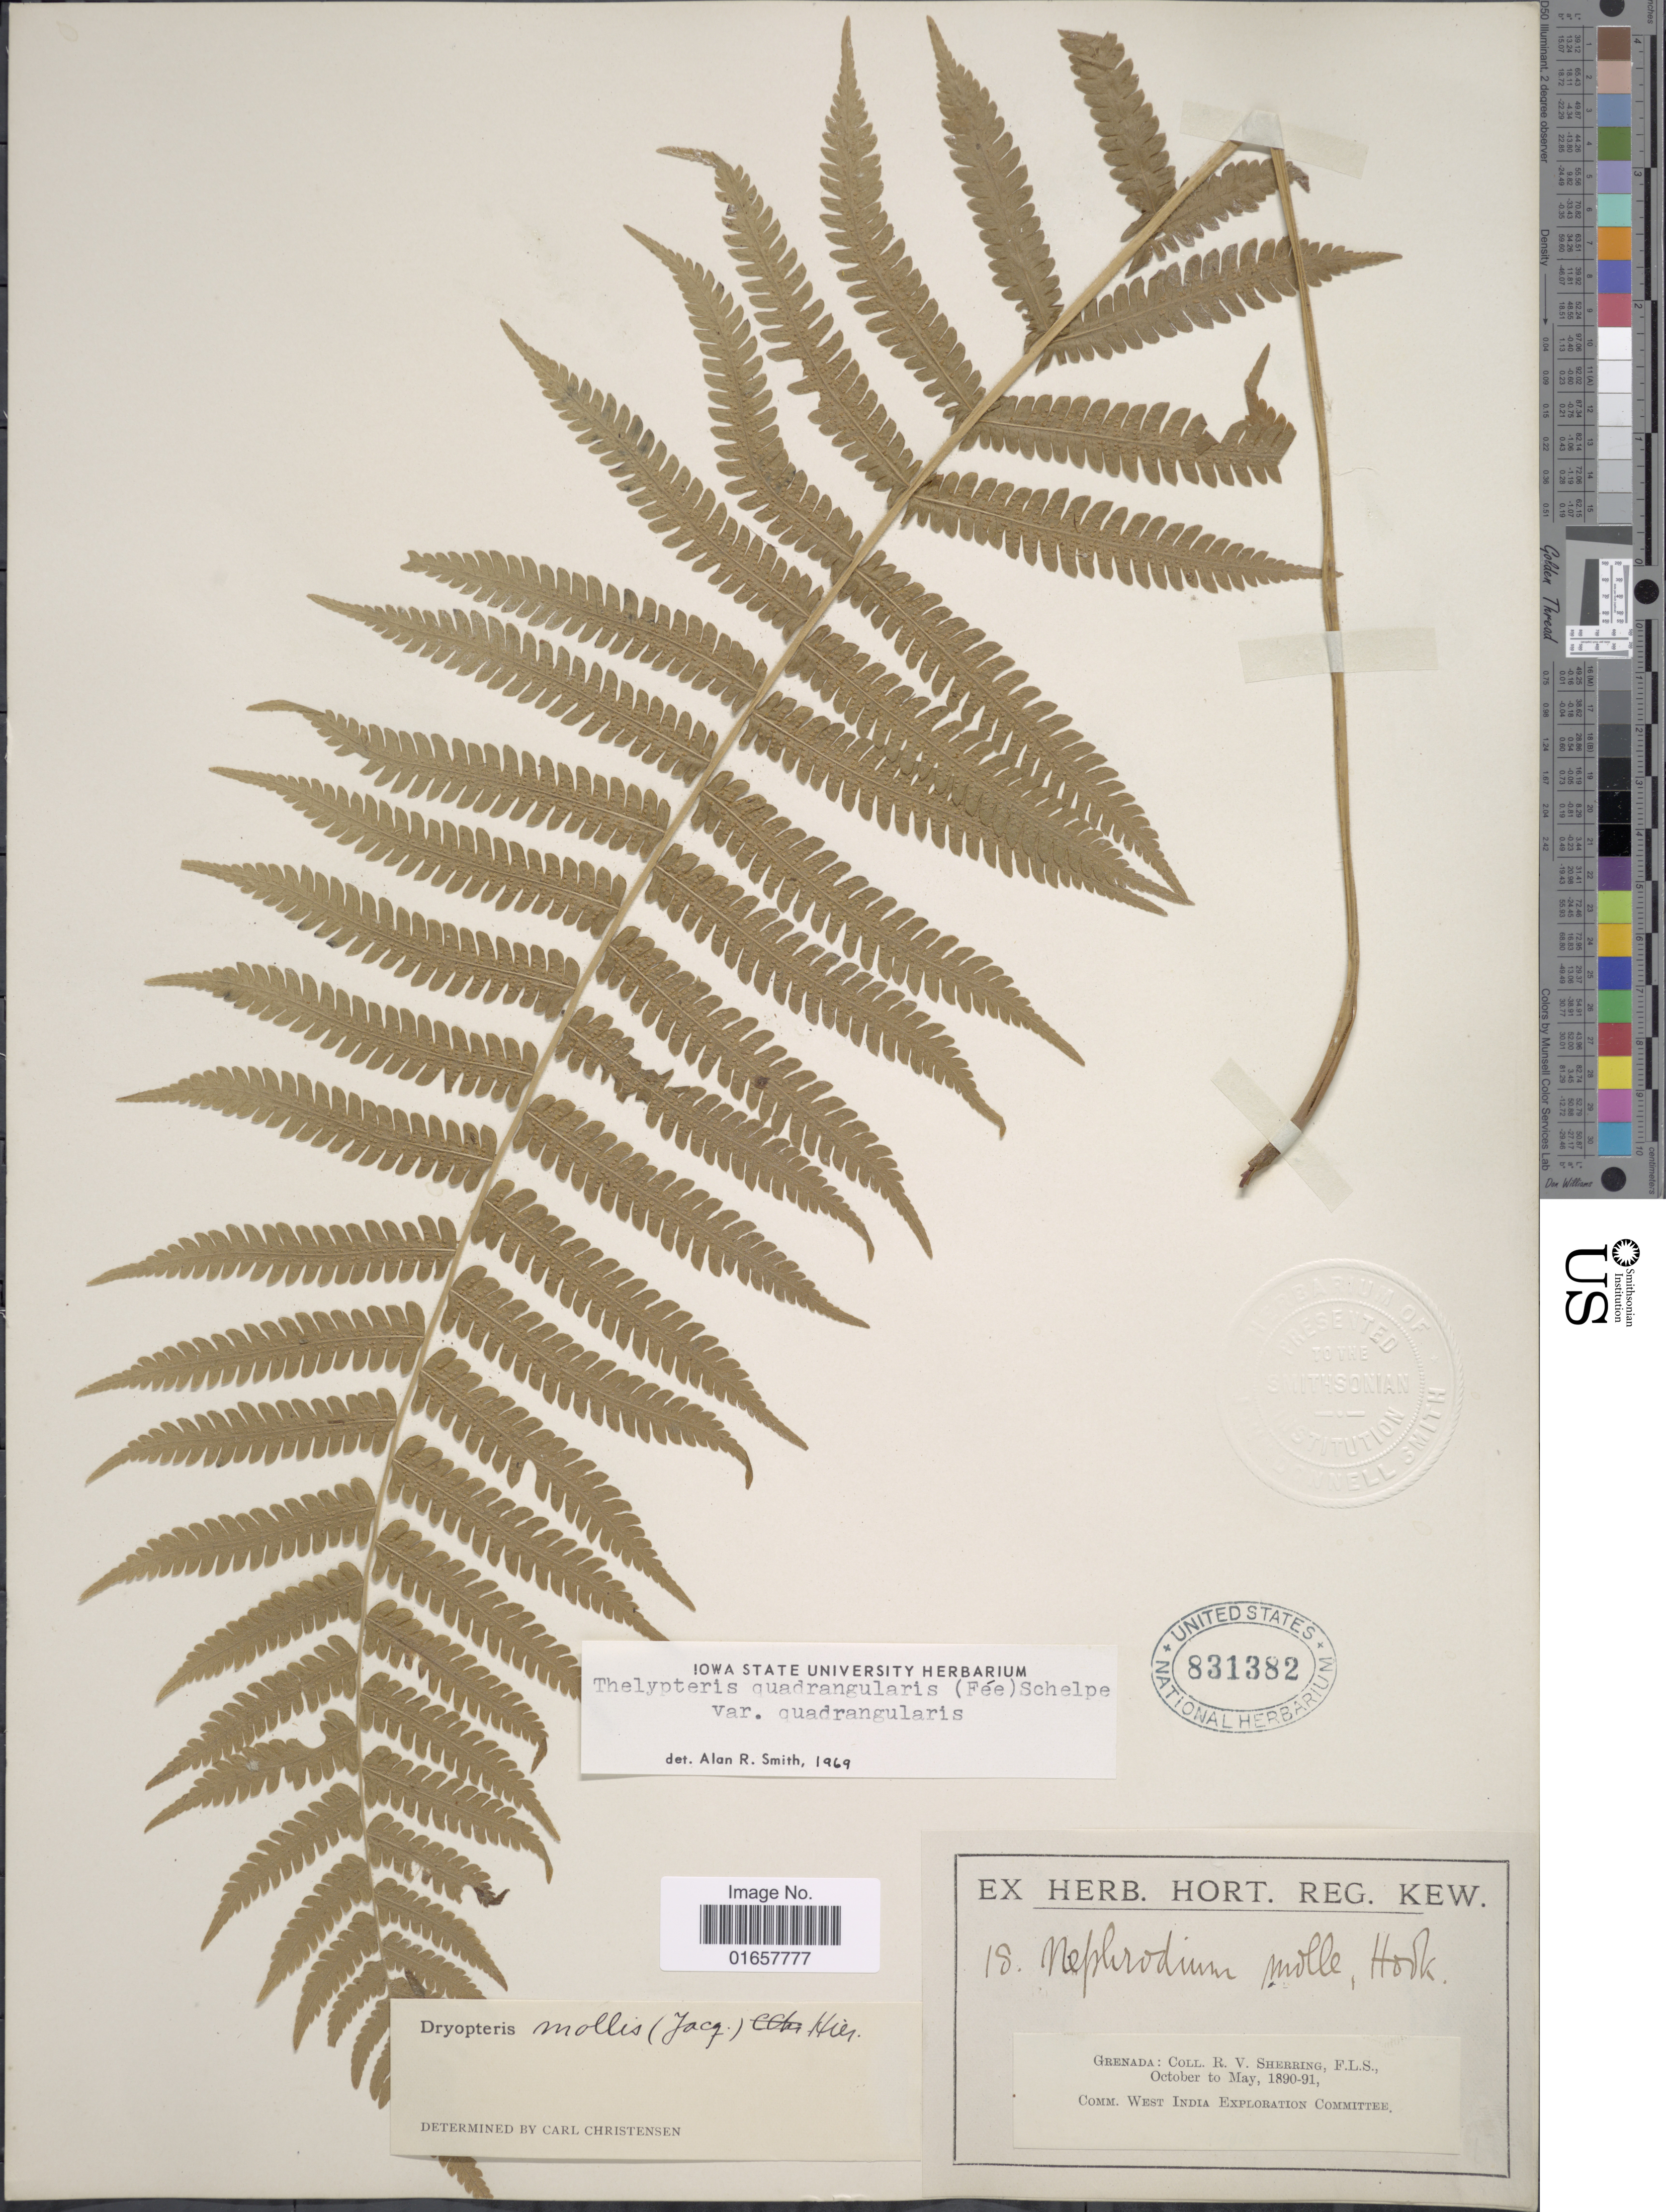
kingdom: Plantae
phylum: Tracheophyta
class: Polypodiopsida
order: Polypodiales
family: Thelypteridaceae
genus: Christella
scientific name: Christella hispidula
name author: (Decne.) Holttum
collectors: R. Sherring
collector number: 18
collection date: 1890-10/1891-05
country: Grenada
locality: Grenada.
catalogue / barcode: US 831382